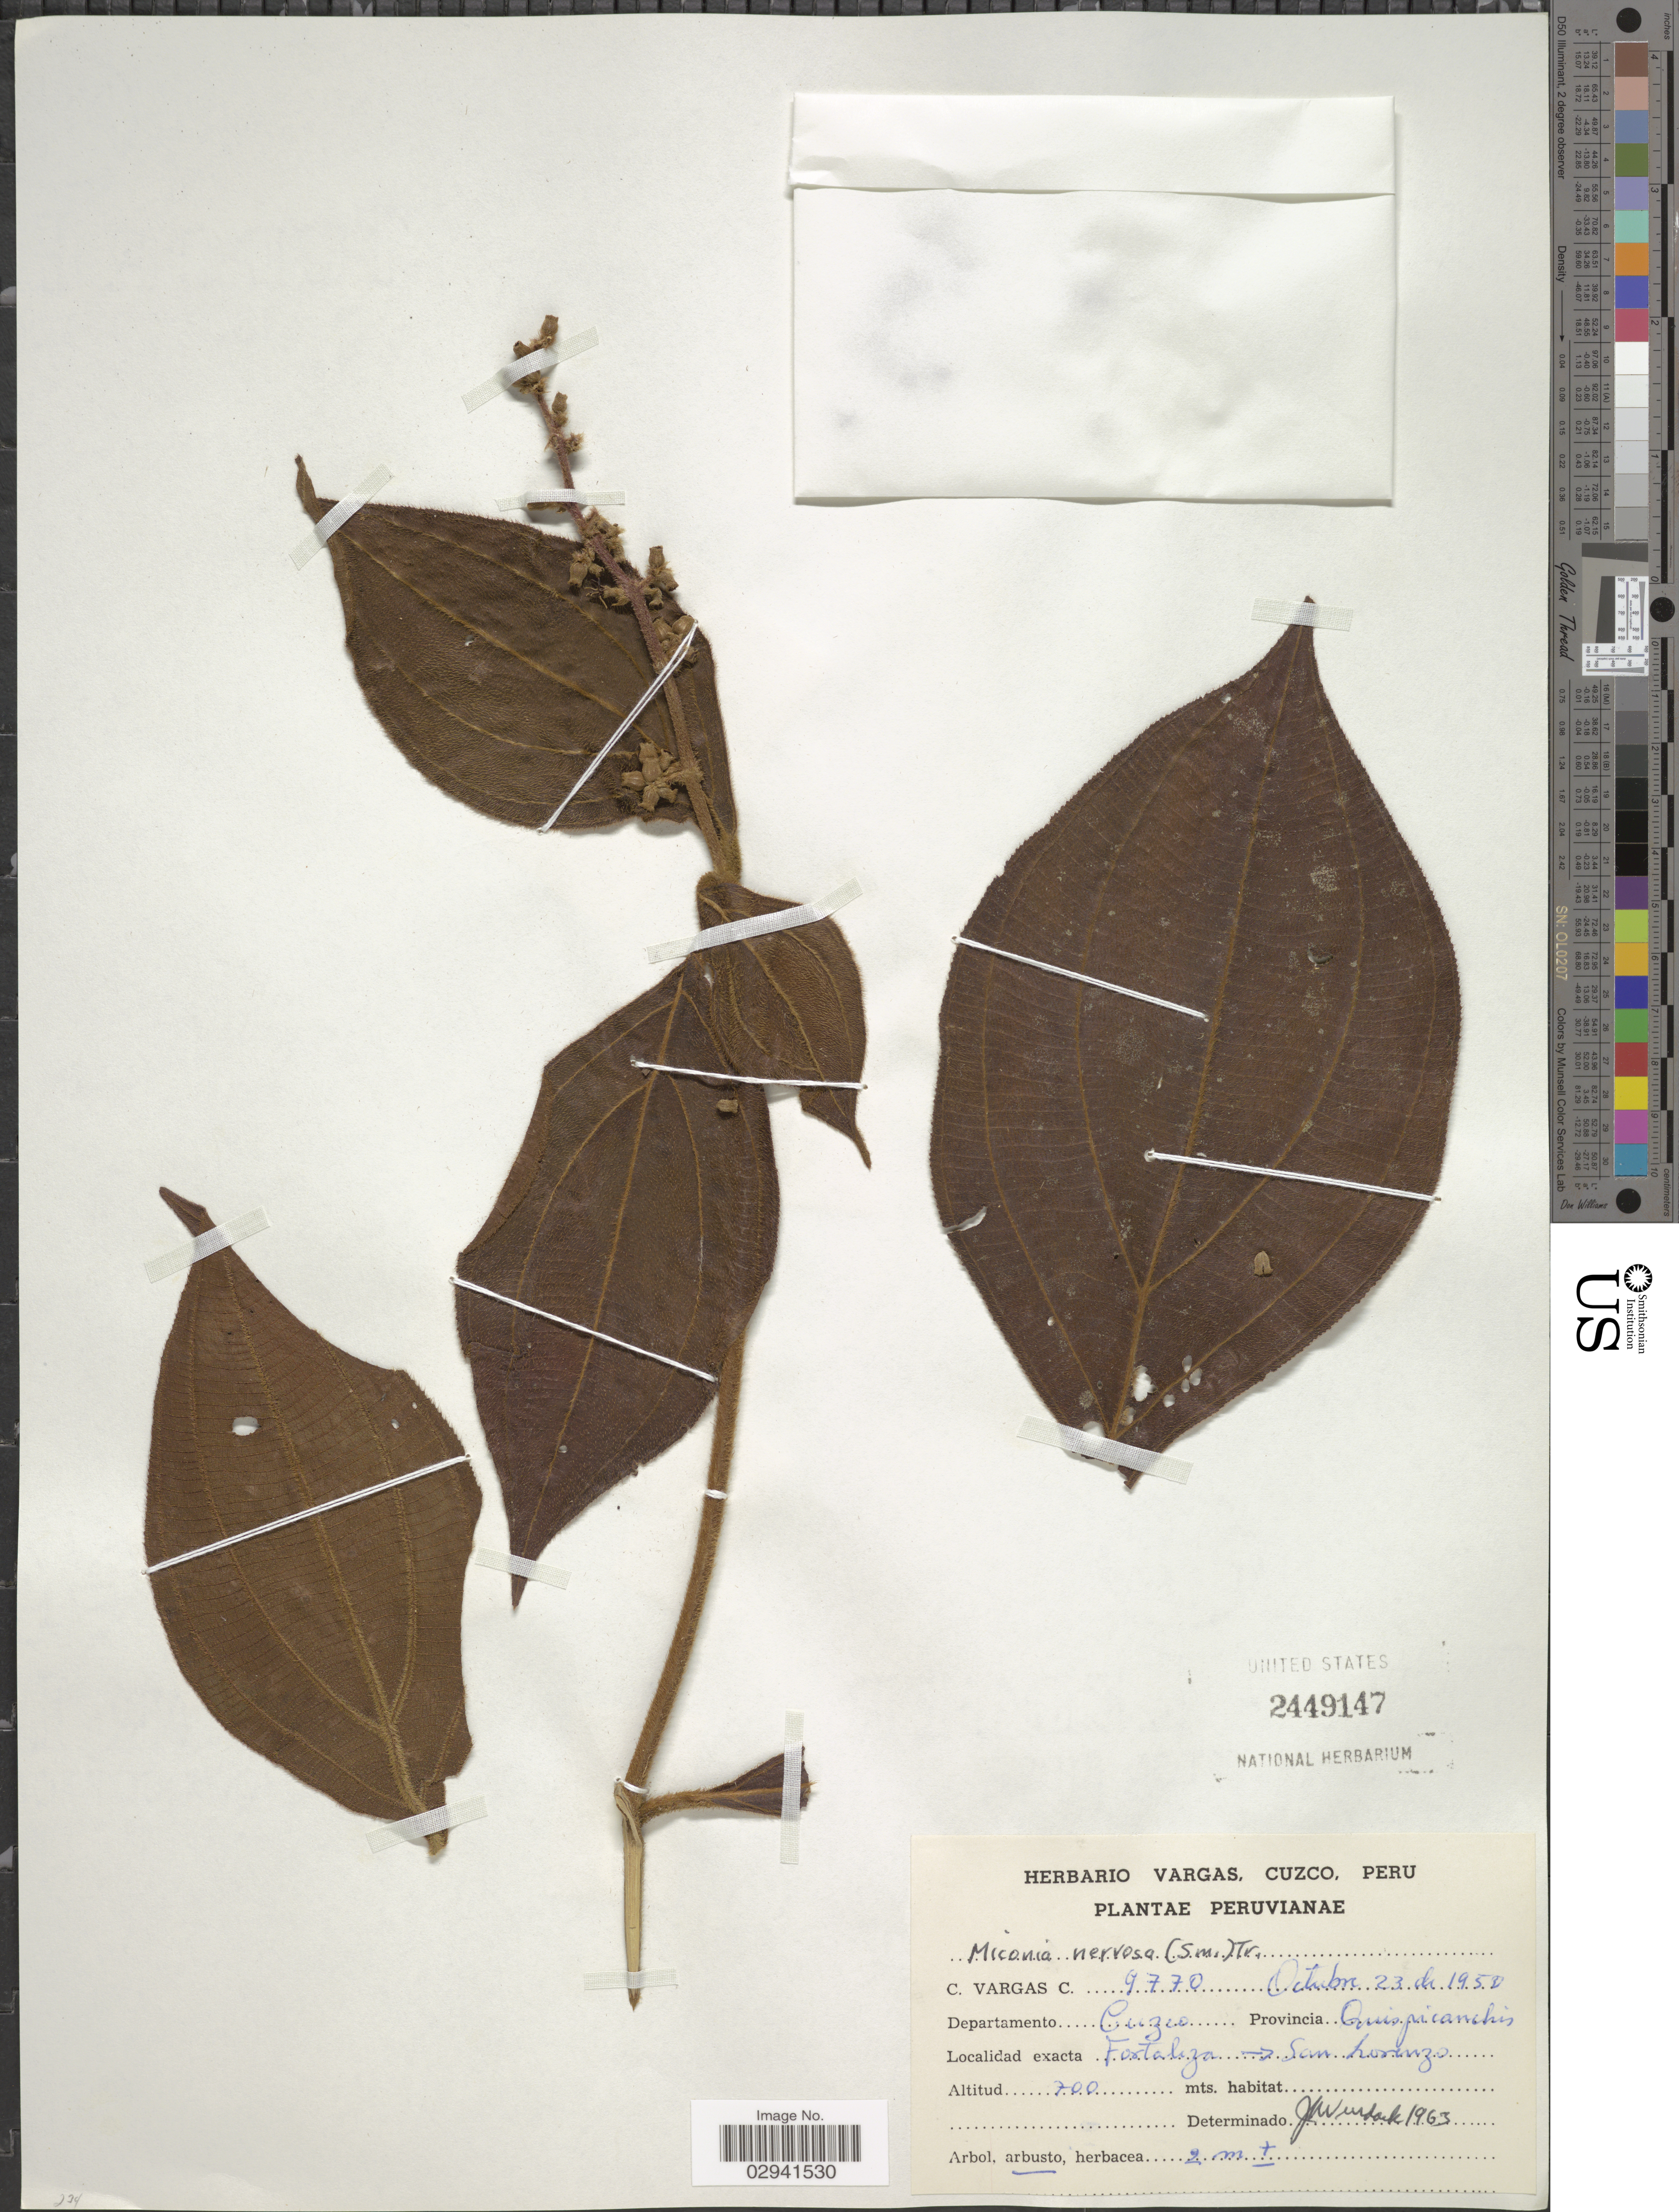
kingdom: Plantae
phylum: Tracheophyta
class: Magnoliopsida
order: Myrtales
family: Melastomataceae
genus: Miconia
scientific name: Miconia nervosa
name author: (Sm.) Triana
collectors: C. Vargas Calderón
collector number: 9770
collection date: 1950-10-23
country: Peru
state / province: Cusco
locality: Departamento Cuzco, Provincia Quispicanchis, Fortaleza, San Lorenzo.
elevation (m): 700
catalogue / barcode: US 2449147